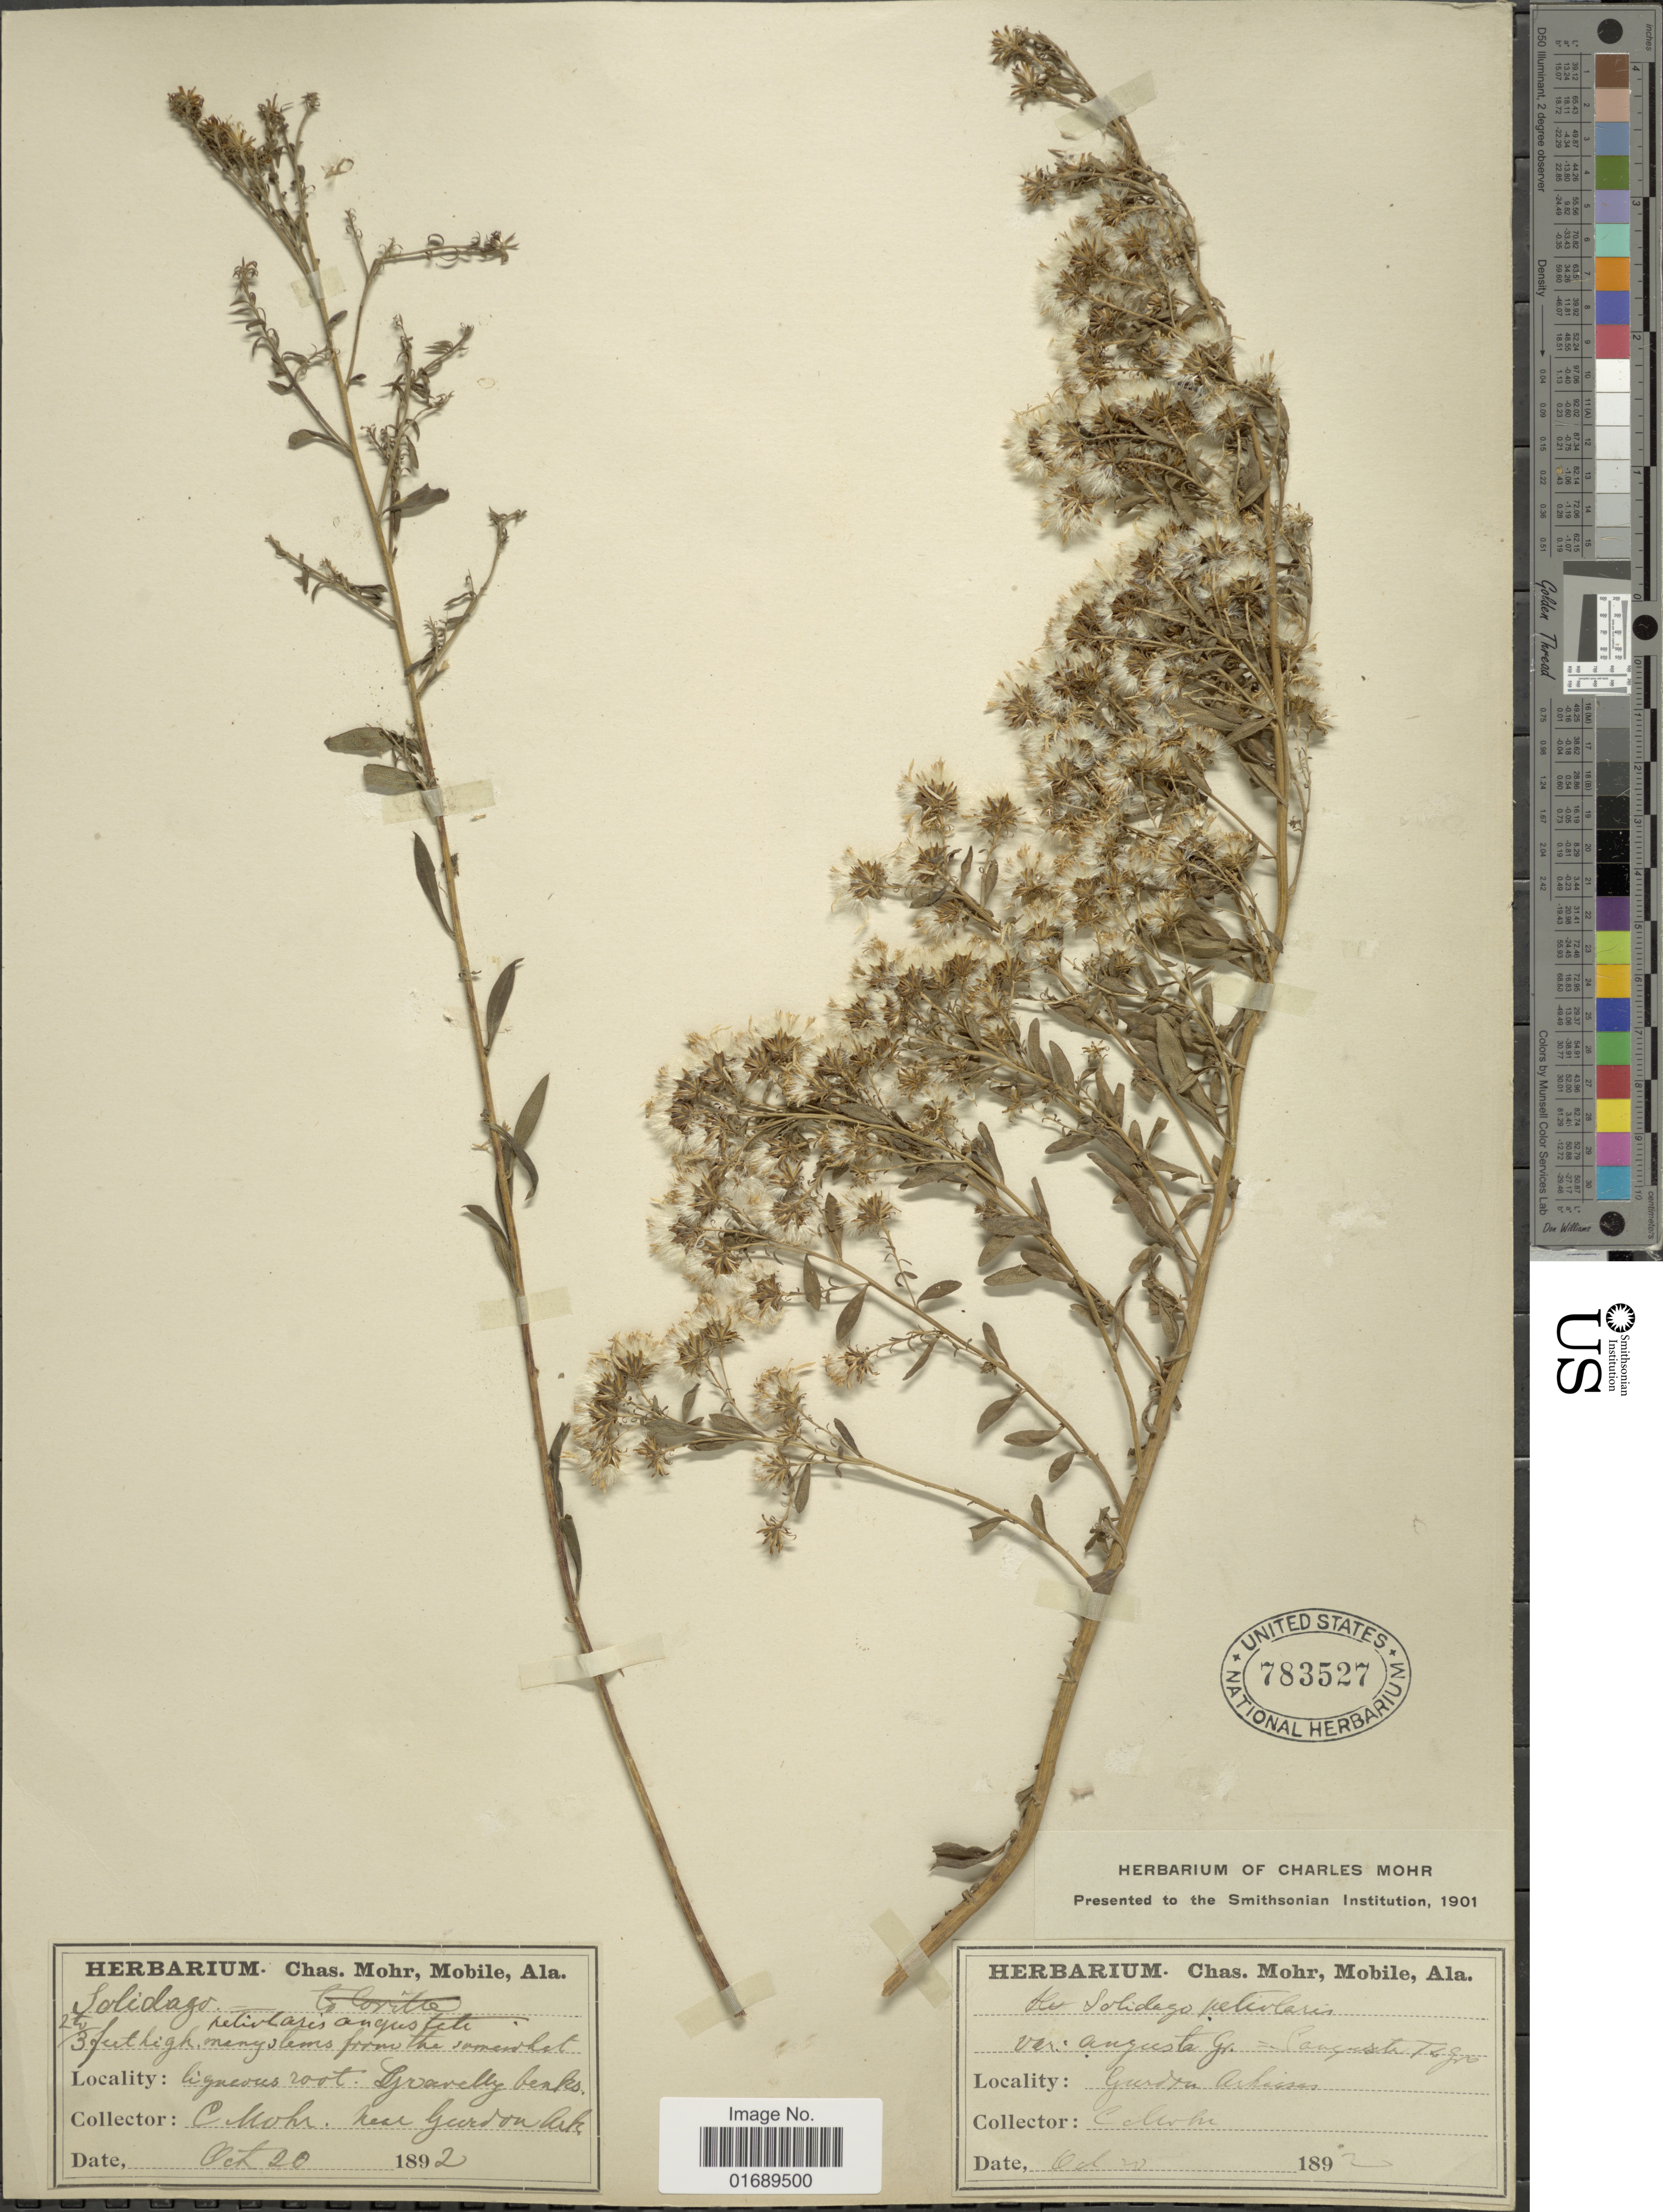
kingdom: Plantae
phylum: Tracheophyta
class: Magnoliopsida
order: Asterales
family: Asteraceae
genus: Solidago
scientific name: Solidago petiolaris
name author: Aiton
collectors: C. T. Mohr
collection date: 1892-10-20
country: United States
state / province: Arkansas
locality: Gravelly banks, near Gurdon [illegible text]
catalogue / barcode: US 783527